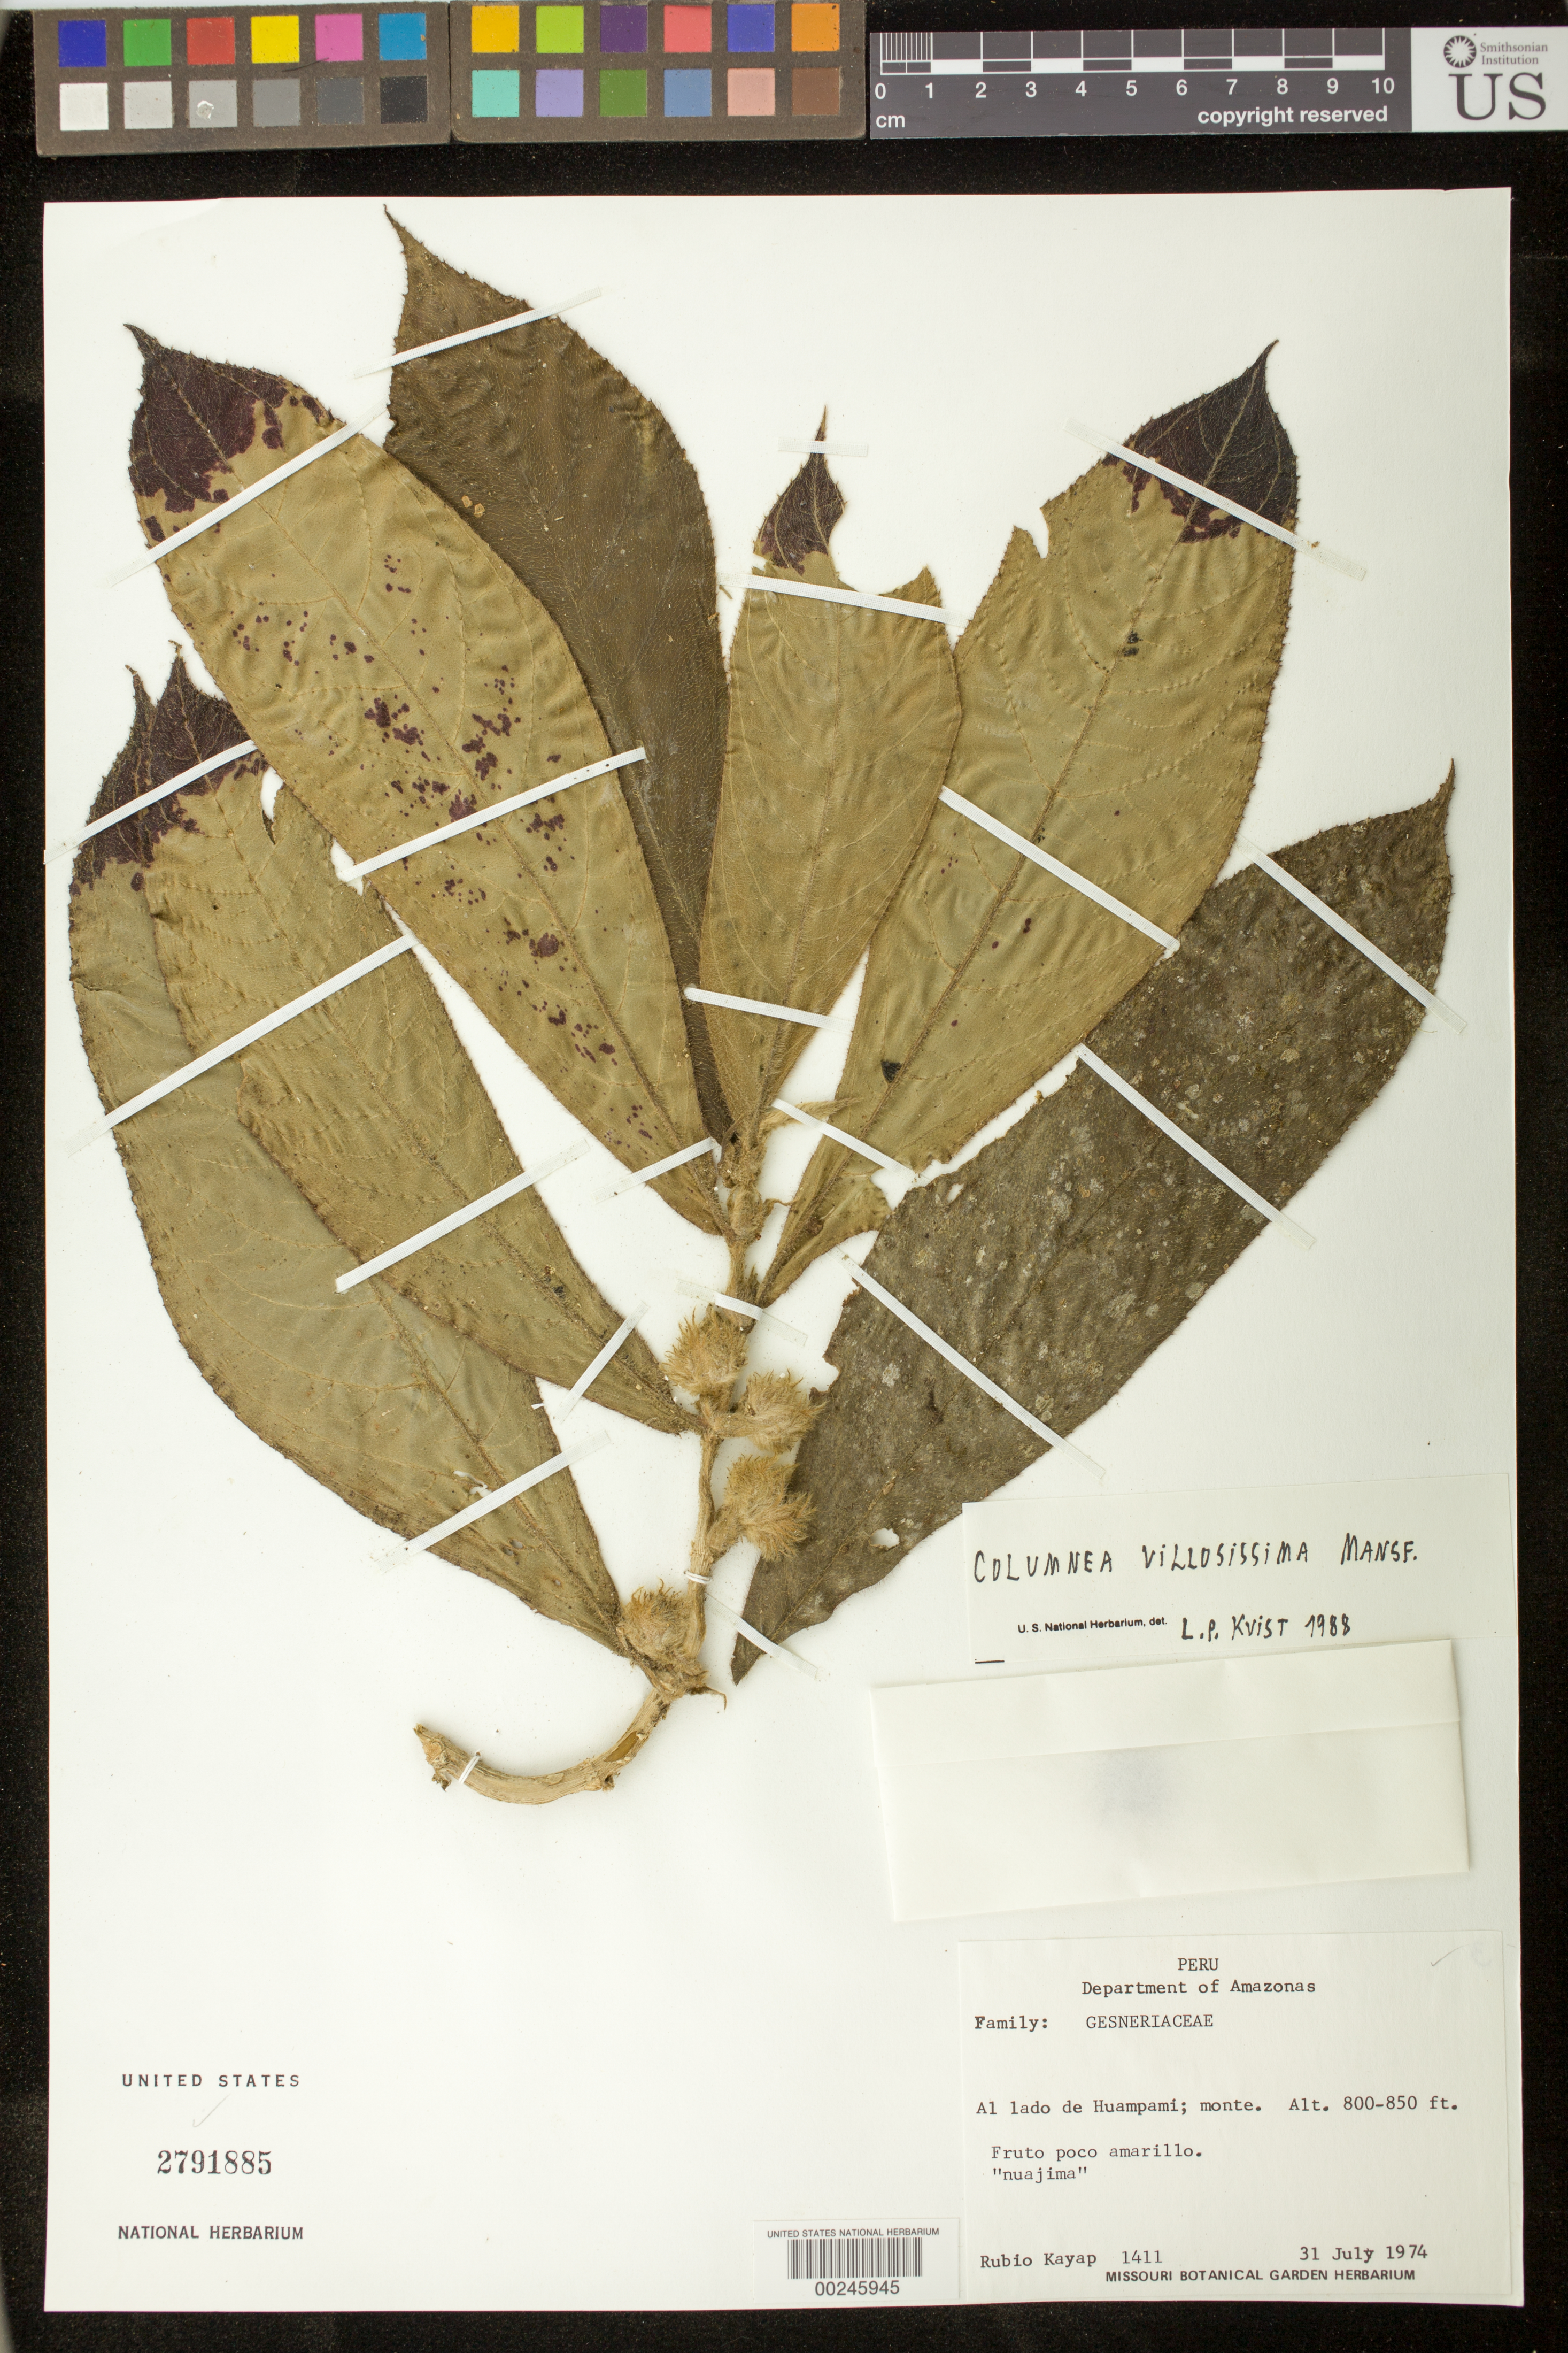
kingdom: Plantae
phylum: Tracheophyta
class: Magnoliopsida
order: Lamiales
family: Gesneriaceae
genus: Columnea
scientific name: Columnea villosissima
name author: Mansf.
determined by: Skog, Laurence E.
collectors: R. Kayap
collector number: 1411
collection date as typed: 31 Jul 1974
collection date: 1974-07-31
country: Peru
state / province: Amazonas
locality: A lado de Huampami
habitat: Monte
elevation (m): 244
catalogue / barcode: US 2791885